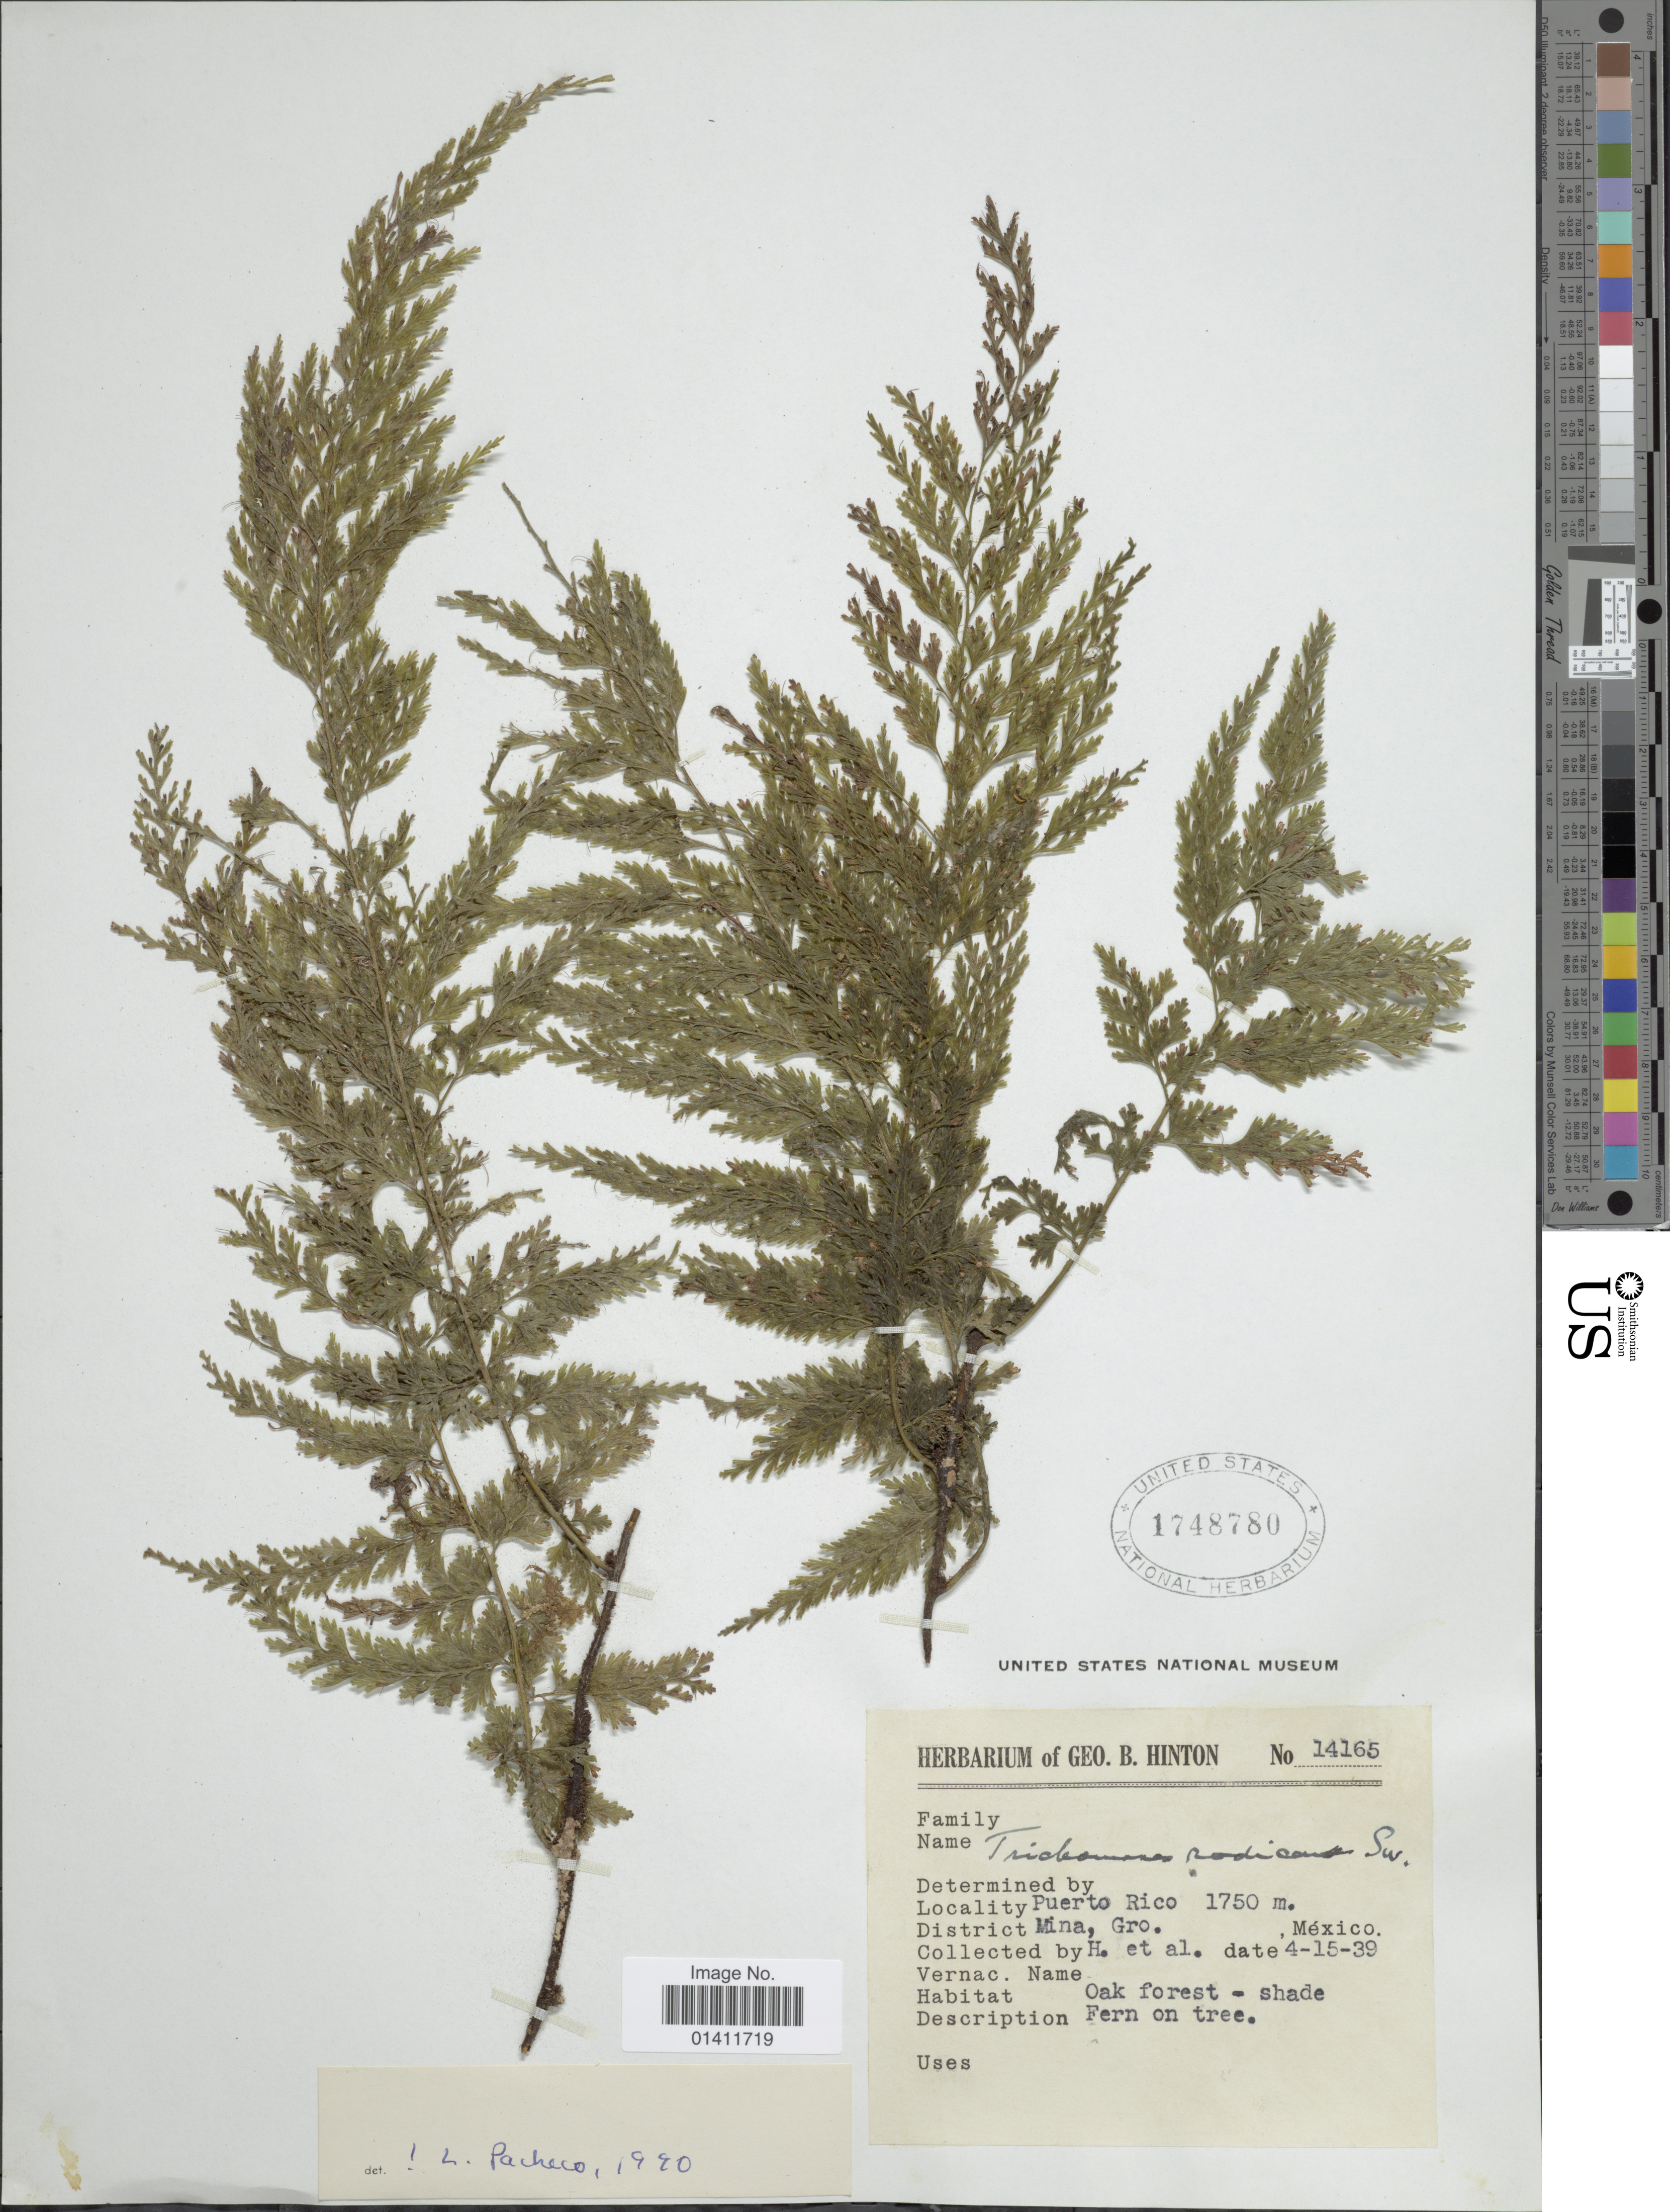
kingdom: Plantae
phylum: Tracheophyta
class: Polypodiopsida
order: Hymenophyllales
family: Hymenophyllaceae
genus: Vandenboschia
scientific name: Vandenboschia radicans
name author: (Sw.) Copel.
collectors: G. B. Hinton & et al.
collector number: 14165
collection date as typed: Transcribed d/m/y: 15/4/39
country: Puerto Rico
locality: District Mina, Gro.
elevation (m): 1750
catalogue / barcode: US 1748780